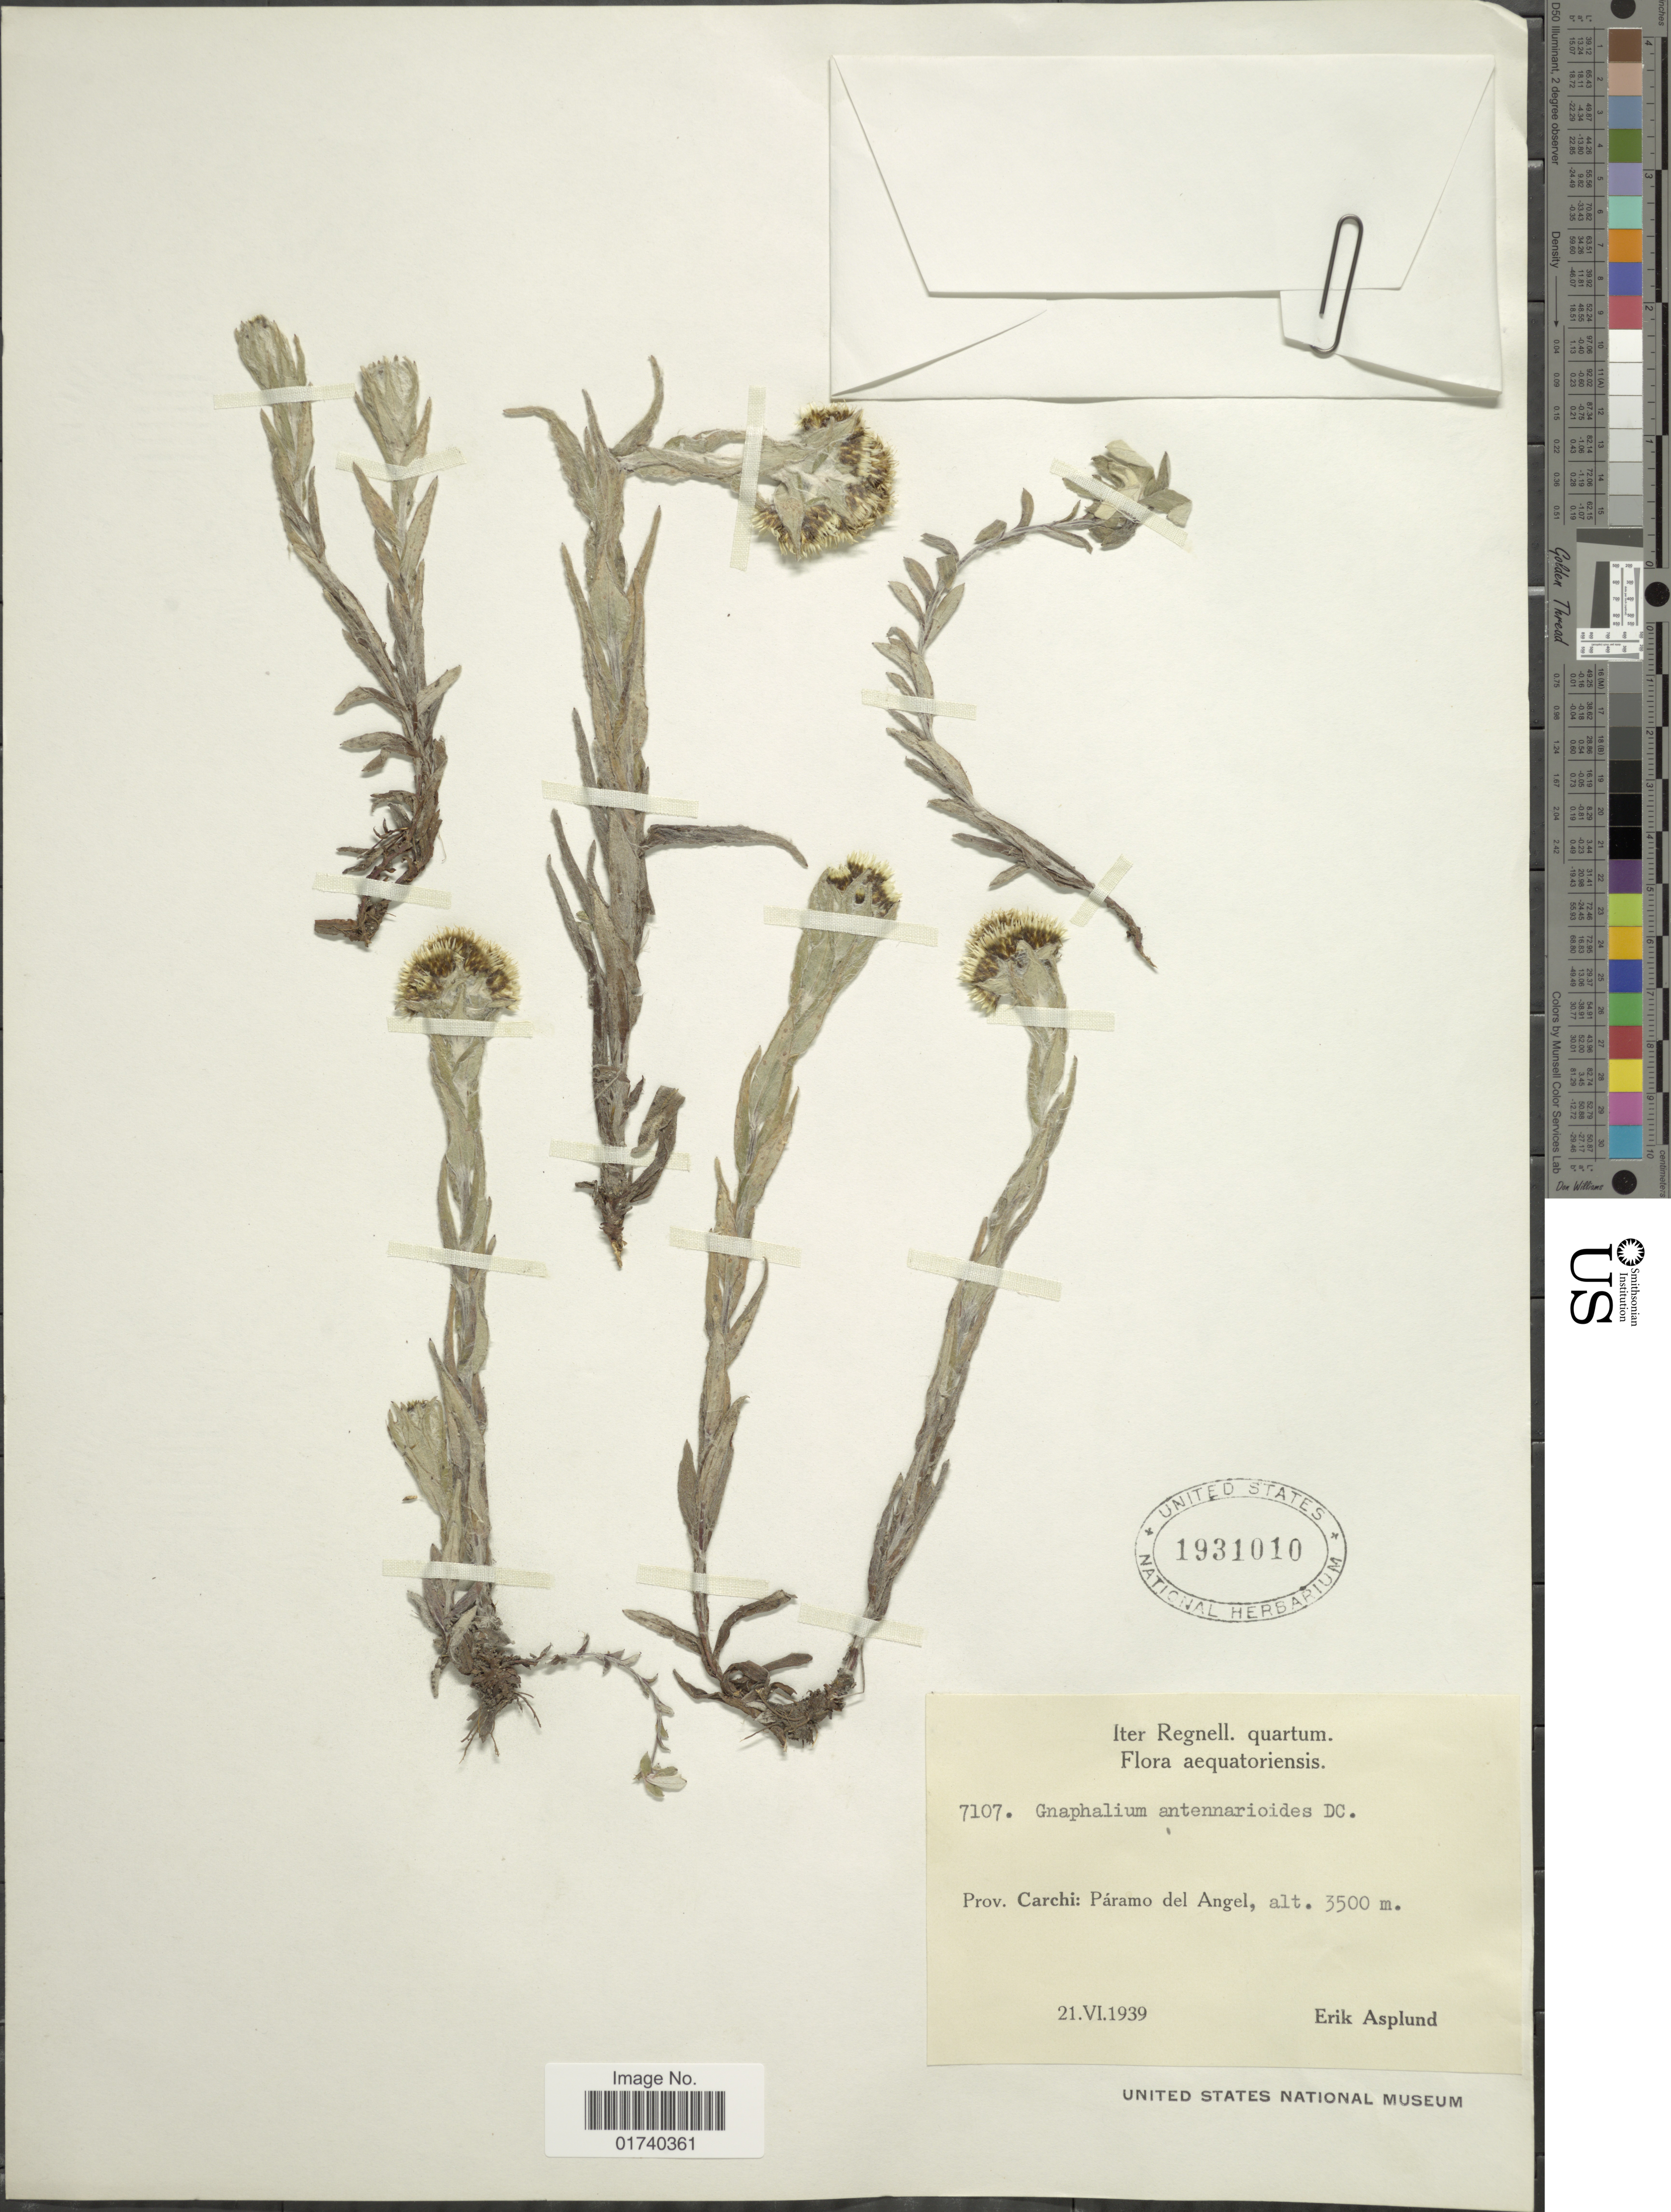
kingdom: Plantae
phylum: Tracheophyta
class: Magnoliopsida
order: Asterales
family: Asteraceae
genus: Chryselium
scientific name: Chryselium gnaphalioides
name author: (Kunth) Urtubey & S.E. Freire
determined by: Nesom, Guy L.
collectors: E. Asplund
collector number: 7107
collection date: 1939-06-21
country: Ecuador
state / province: Carchi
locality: Prov. Carchi: Paramo del Angel.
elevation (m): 3500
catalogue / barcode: US 1931010